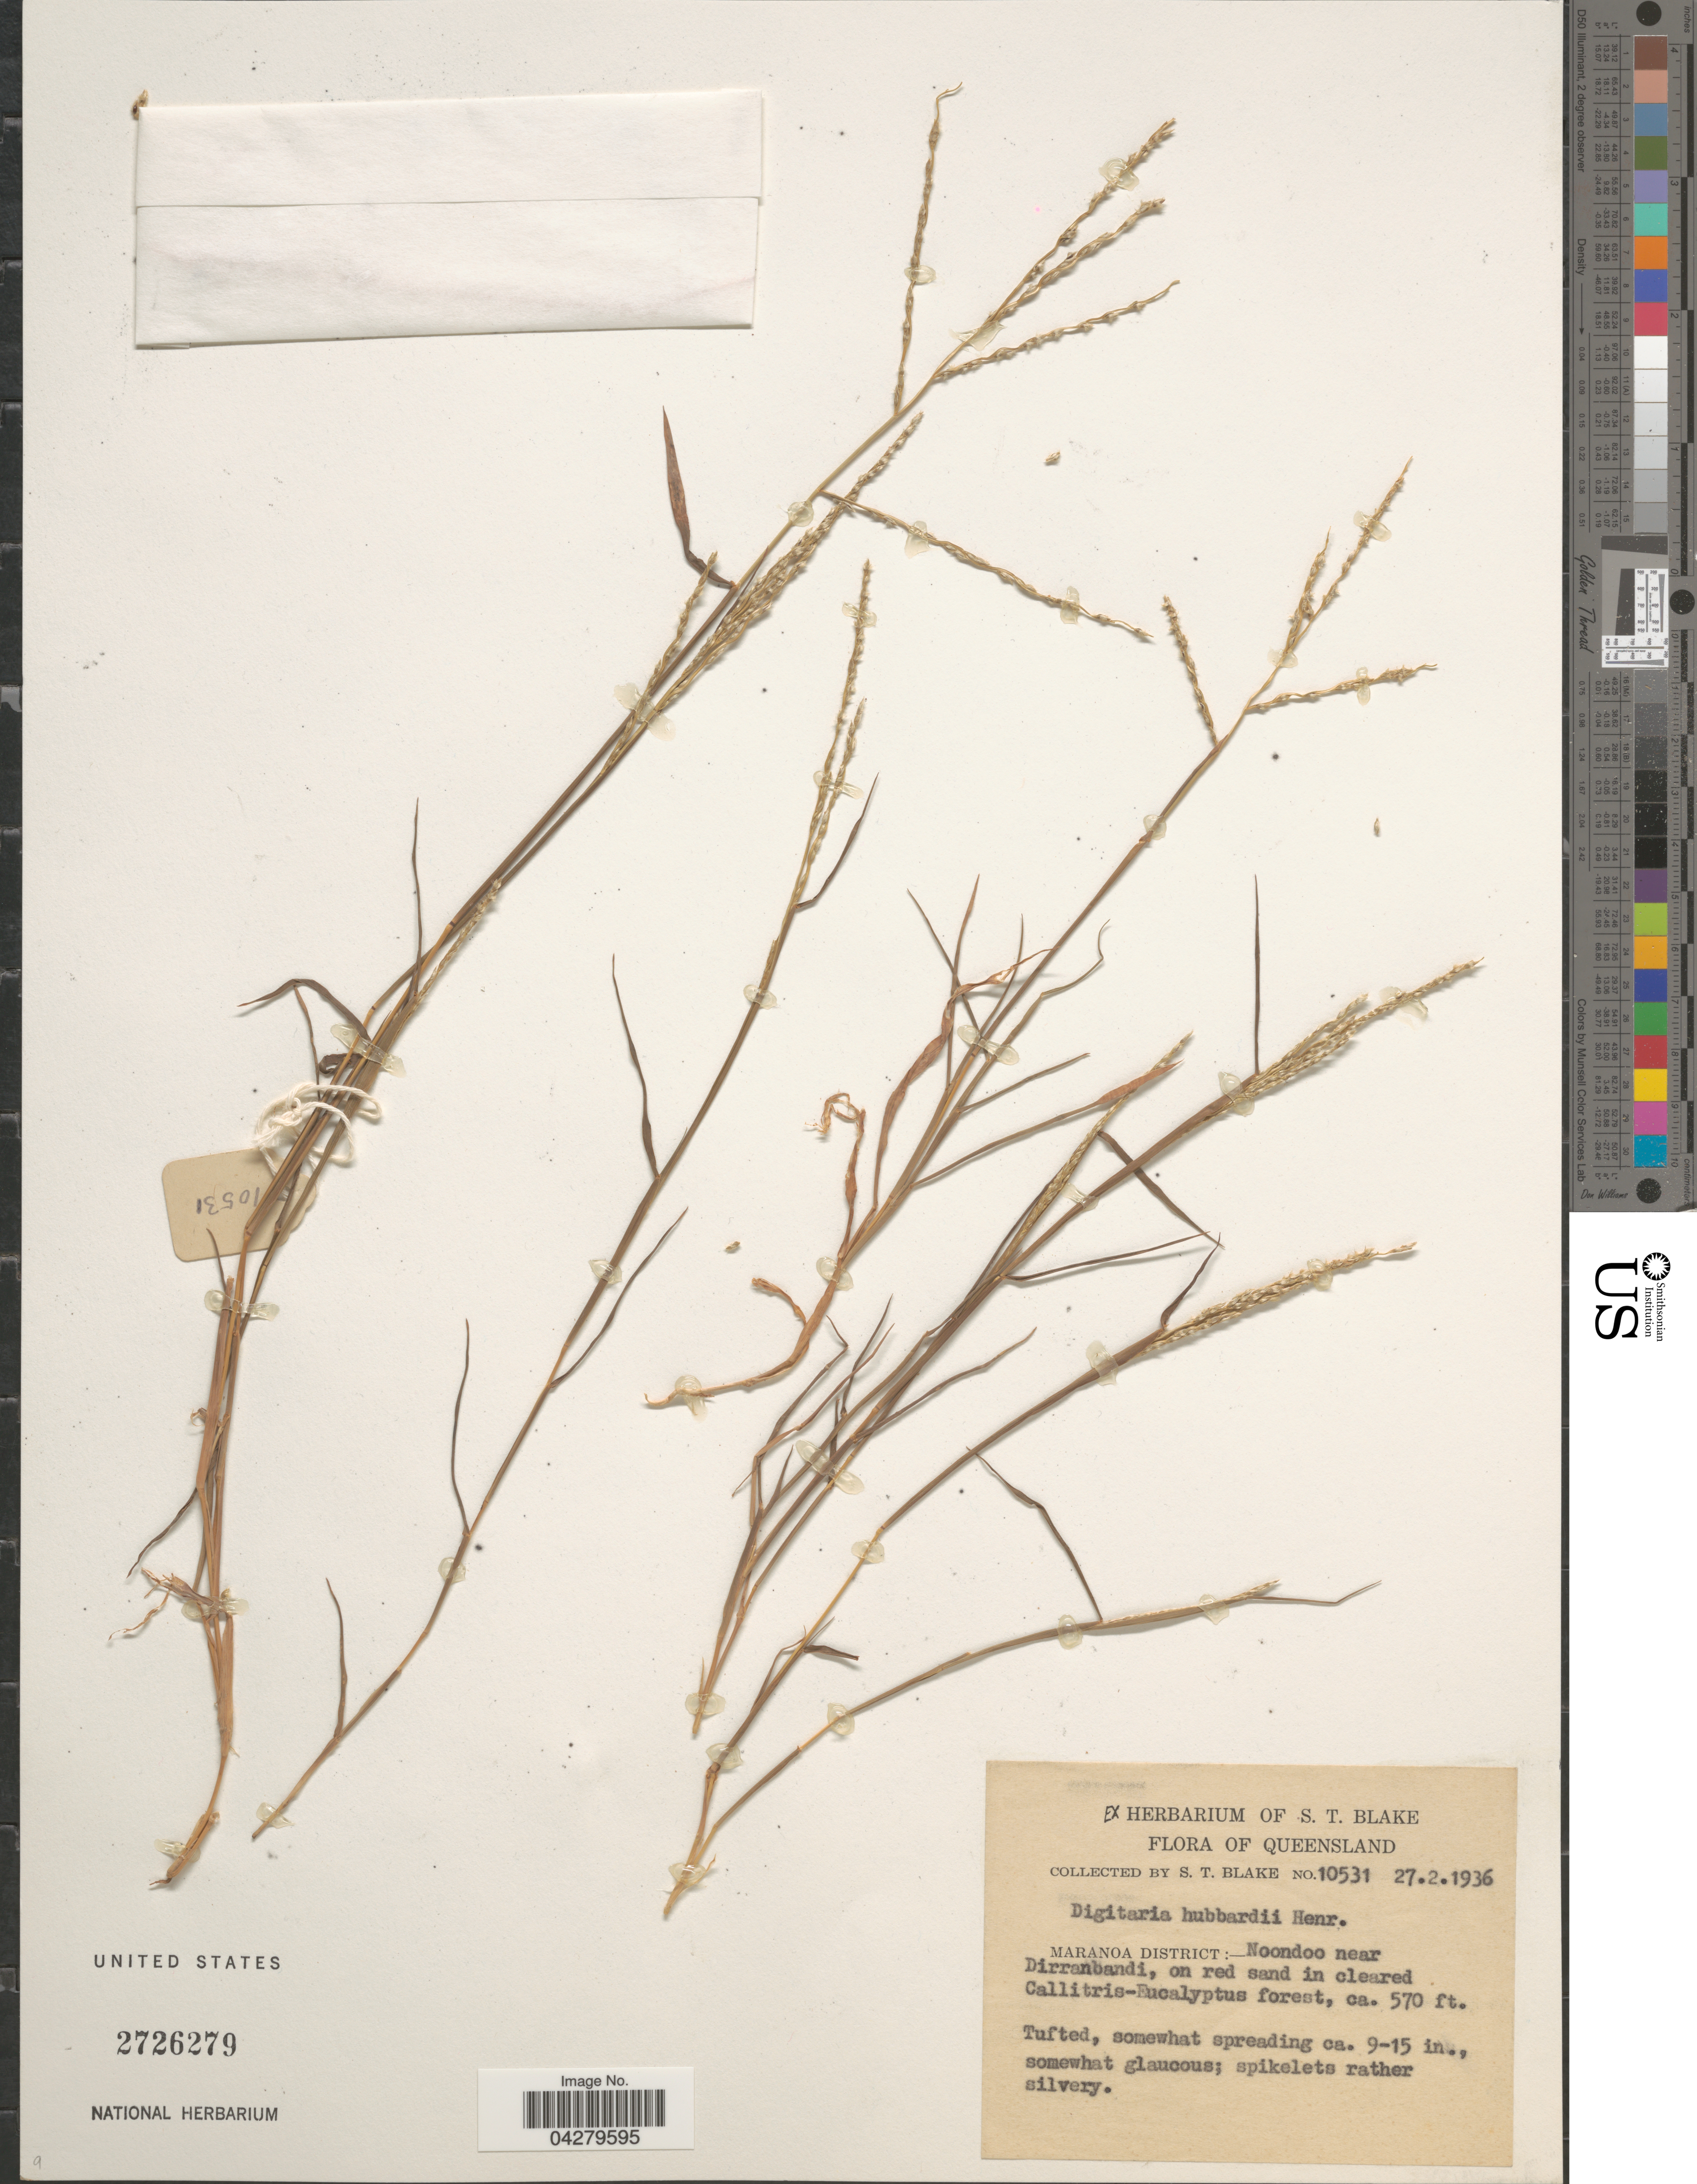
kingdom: Plantae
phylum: Tracheophyta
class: Liliopsida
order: Poales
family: Poaceae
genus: Digitaria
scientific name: Digitaria hubbardii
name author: Henr.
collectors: S. T. Blake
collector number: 10531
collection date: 1936-02-27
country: Australia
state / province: Queensland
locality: Maranoa District: - Noondoo near Dirranbandi.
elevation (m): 174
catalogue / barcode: US 2726279